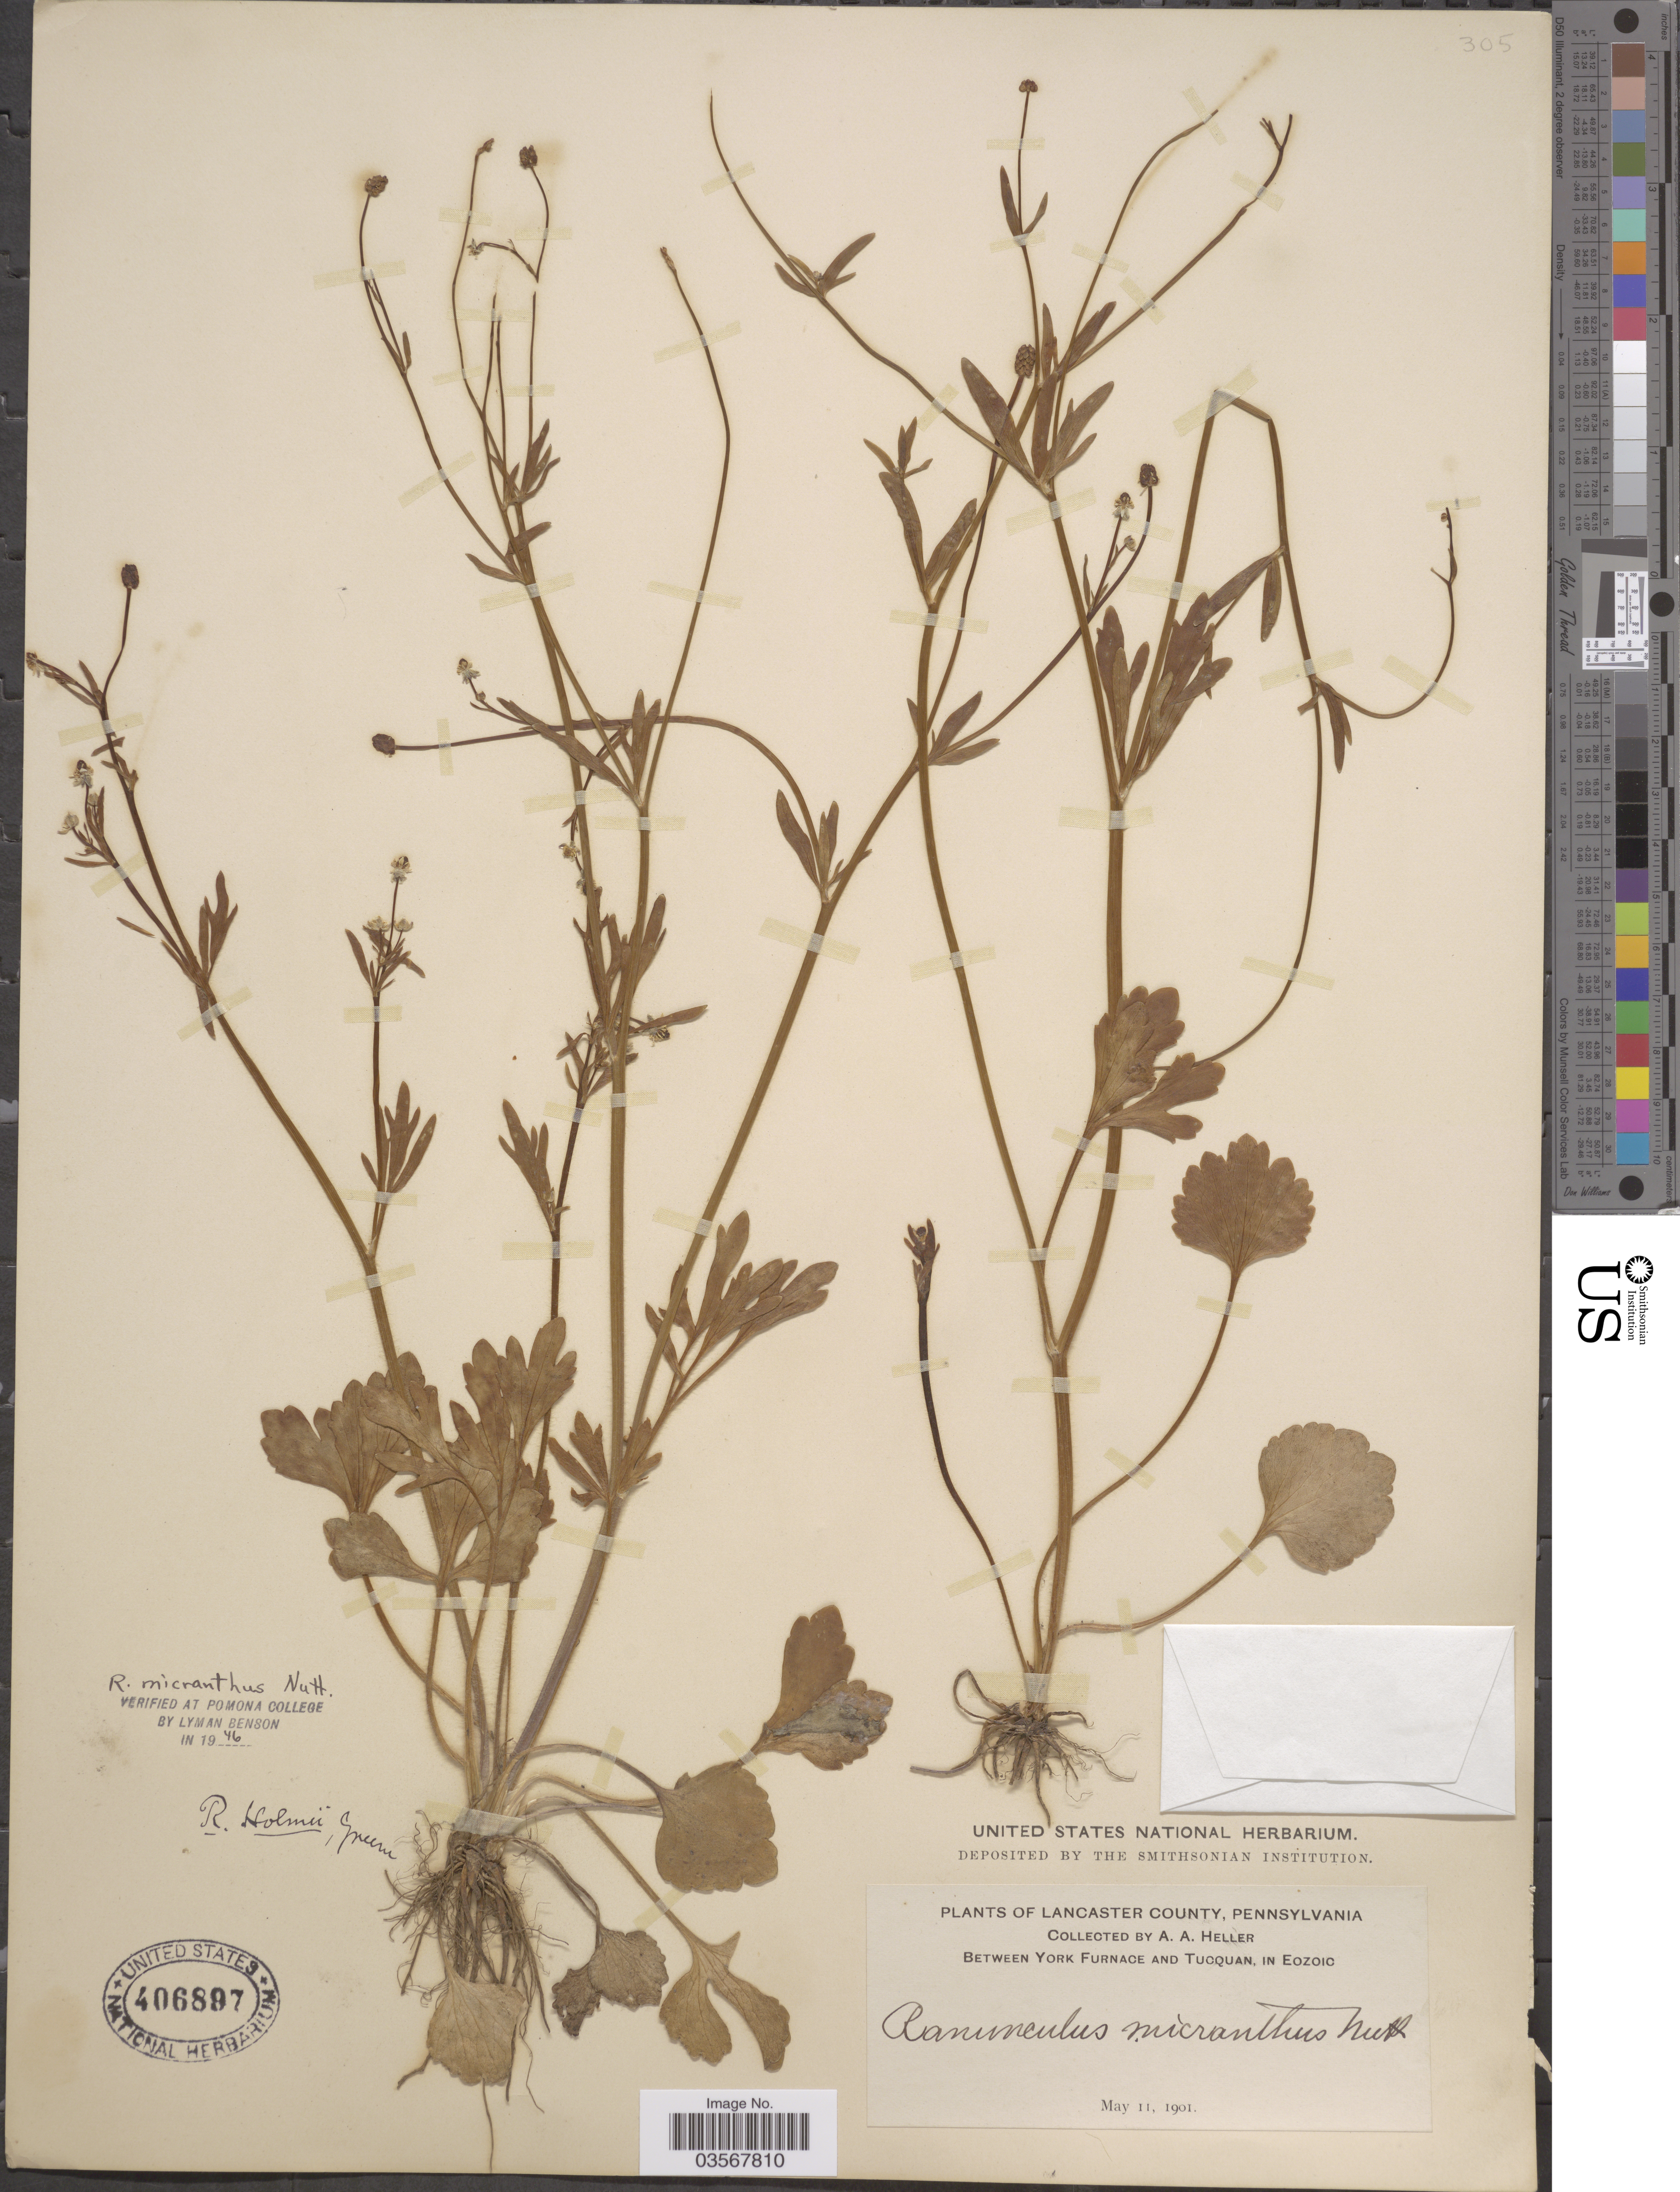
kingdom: Plantae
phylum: Tracheophyta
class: Magnoliopsida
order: Ranunculales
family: Ranunculaceae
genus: Ranunculus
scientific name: Ranunculus micranthus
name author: Nutt.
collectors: A. A. Heller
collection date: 1901-05-11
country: United States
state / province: Pennsylvania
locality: Between York Furnace and Tucquan, in Eozoic.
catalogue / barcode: US 406897